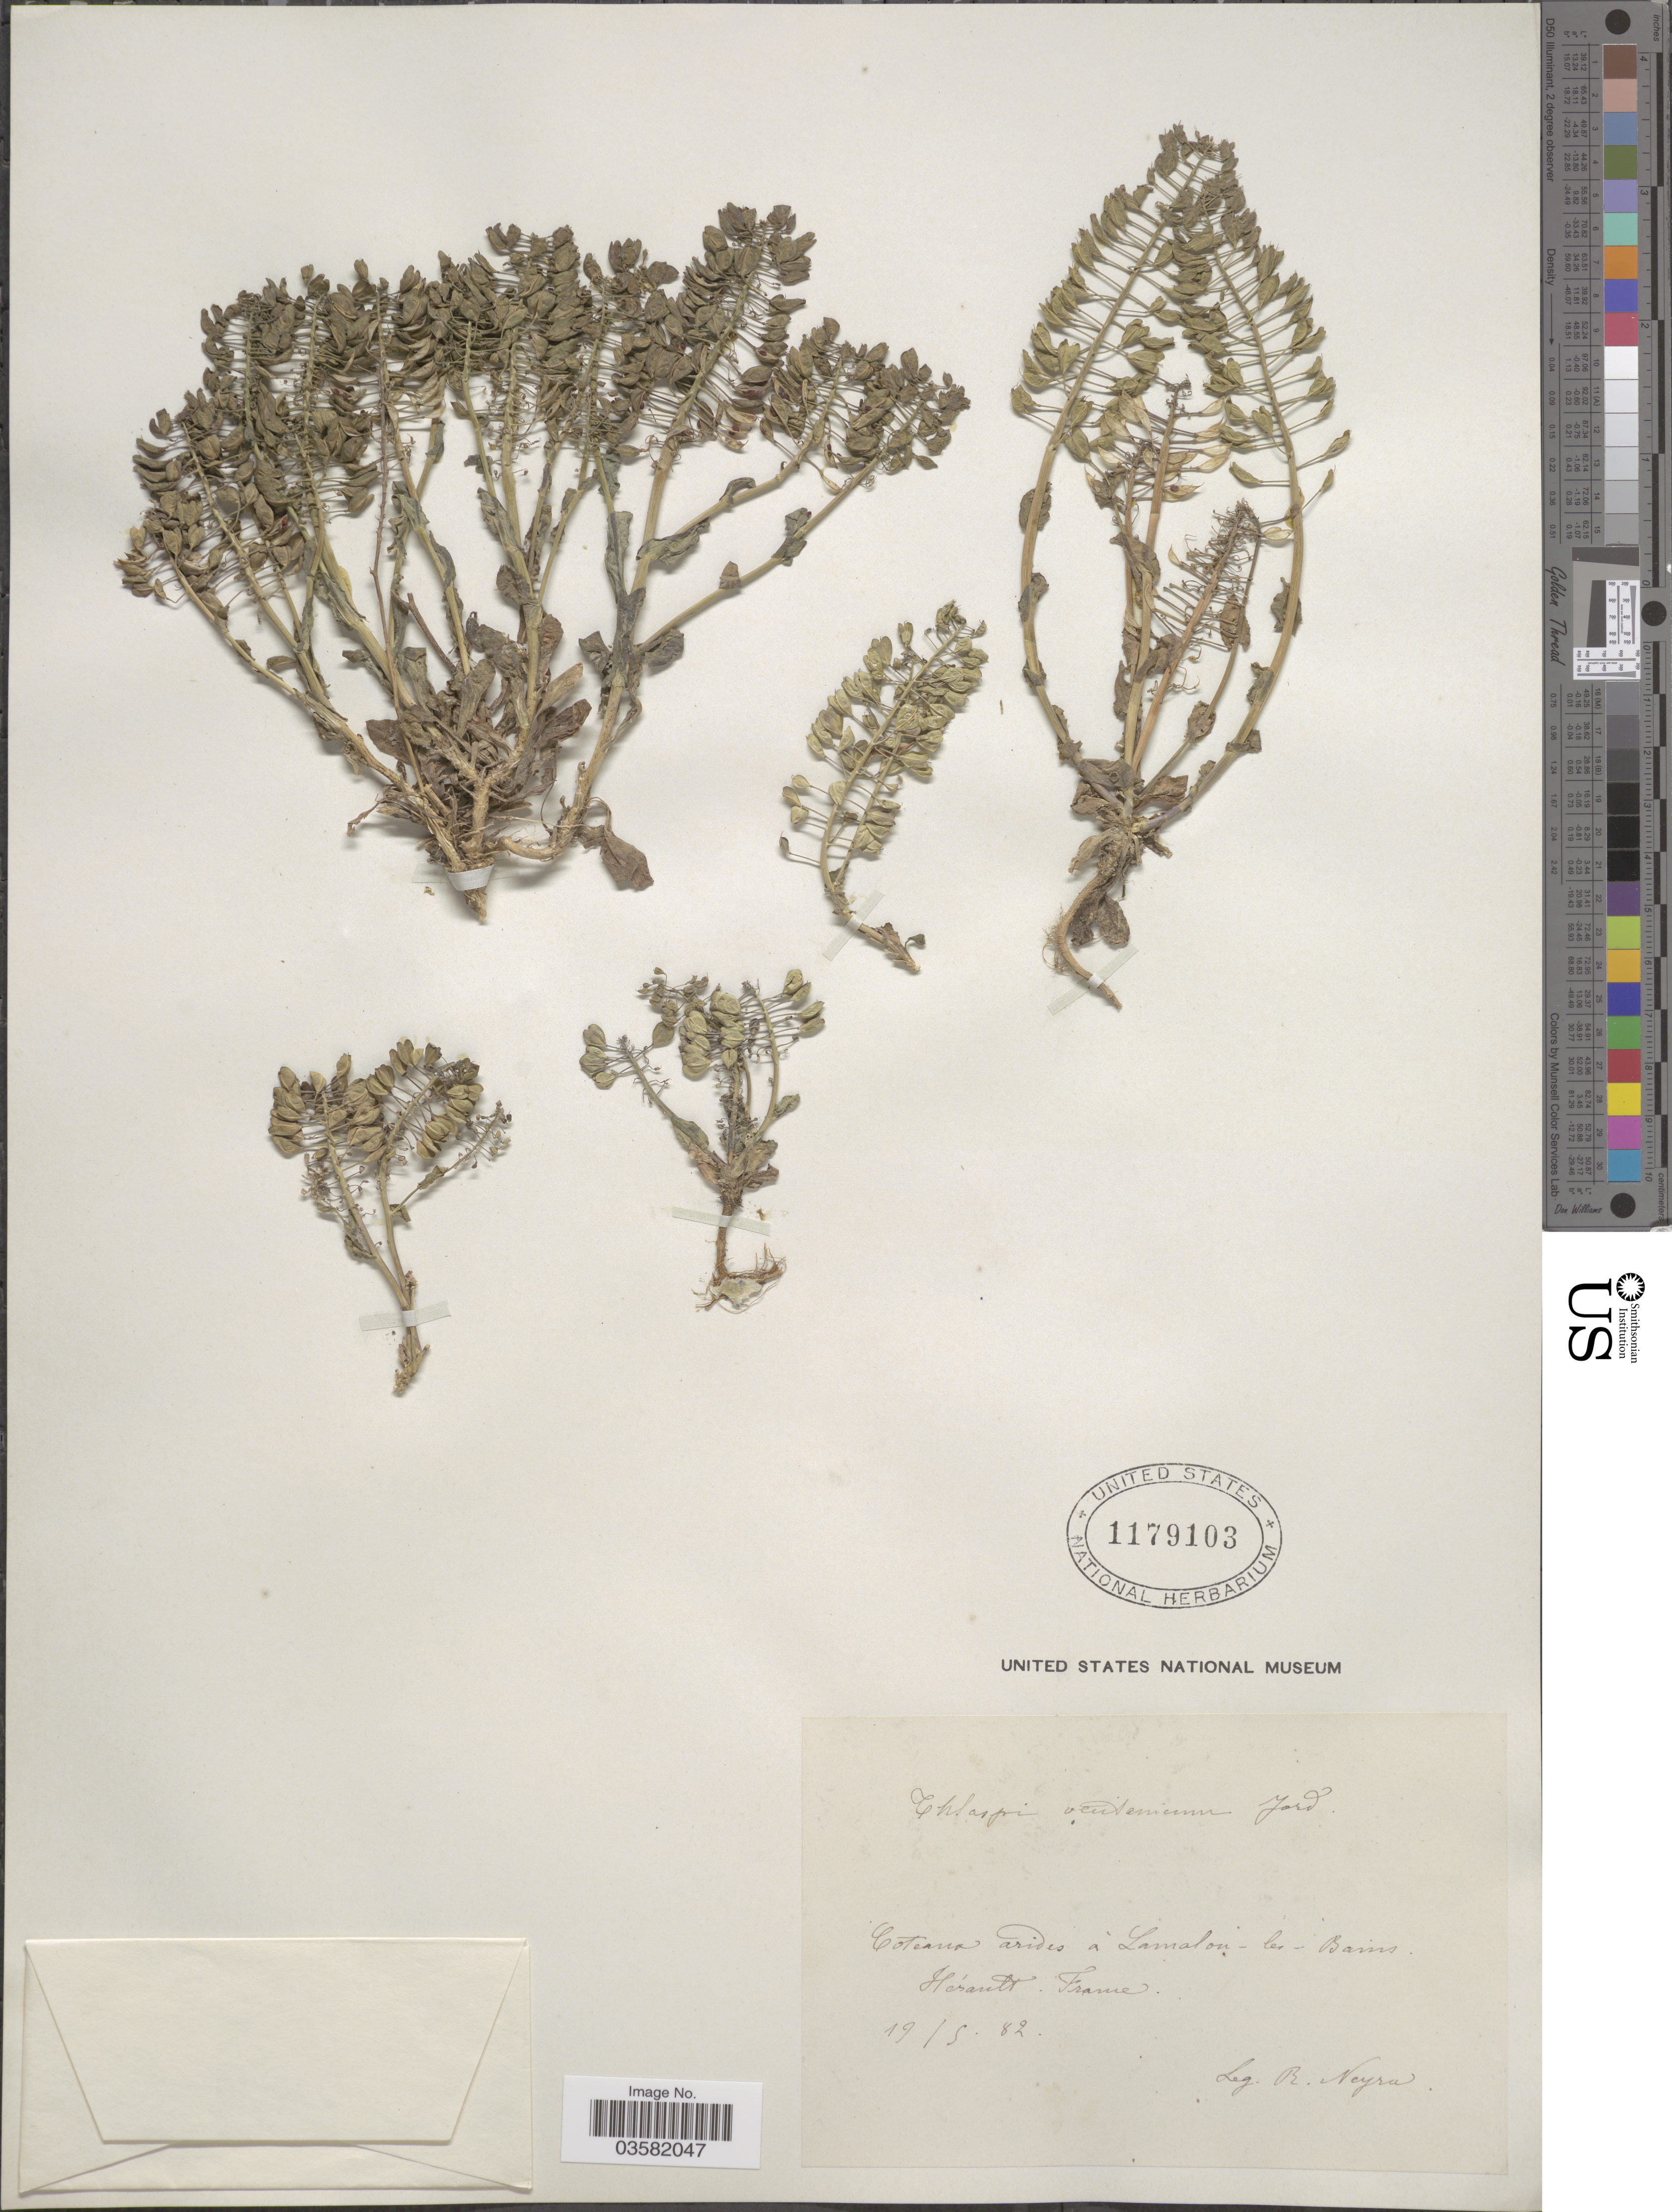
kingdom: Plantae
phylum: Tracheophyta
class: Magnoliopsida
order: Brassicales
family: Brassicaceae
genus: Thlaspi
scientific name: Thlaspi occitanicum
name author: Jord.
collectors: R. Neyra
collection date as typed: Transcribed d/m/y: 19/5/82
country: France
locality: Coteaux arides à Lamalou-les-Baines. Hérault.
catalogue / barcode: US 1179103